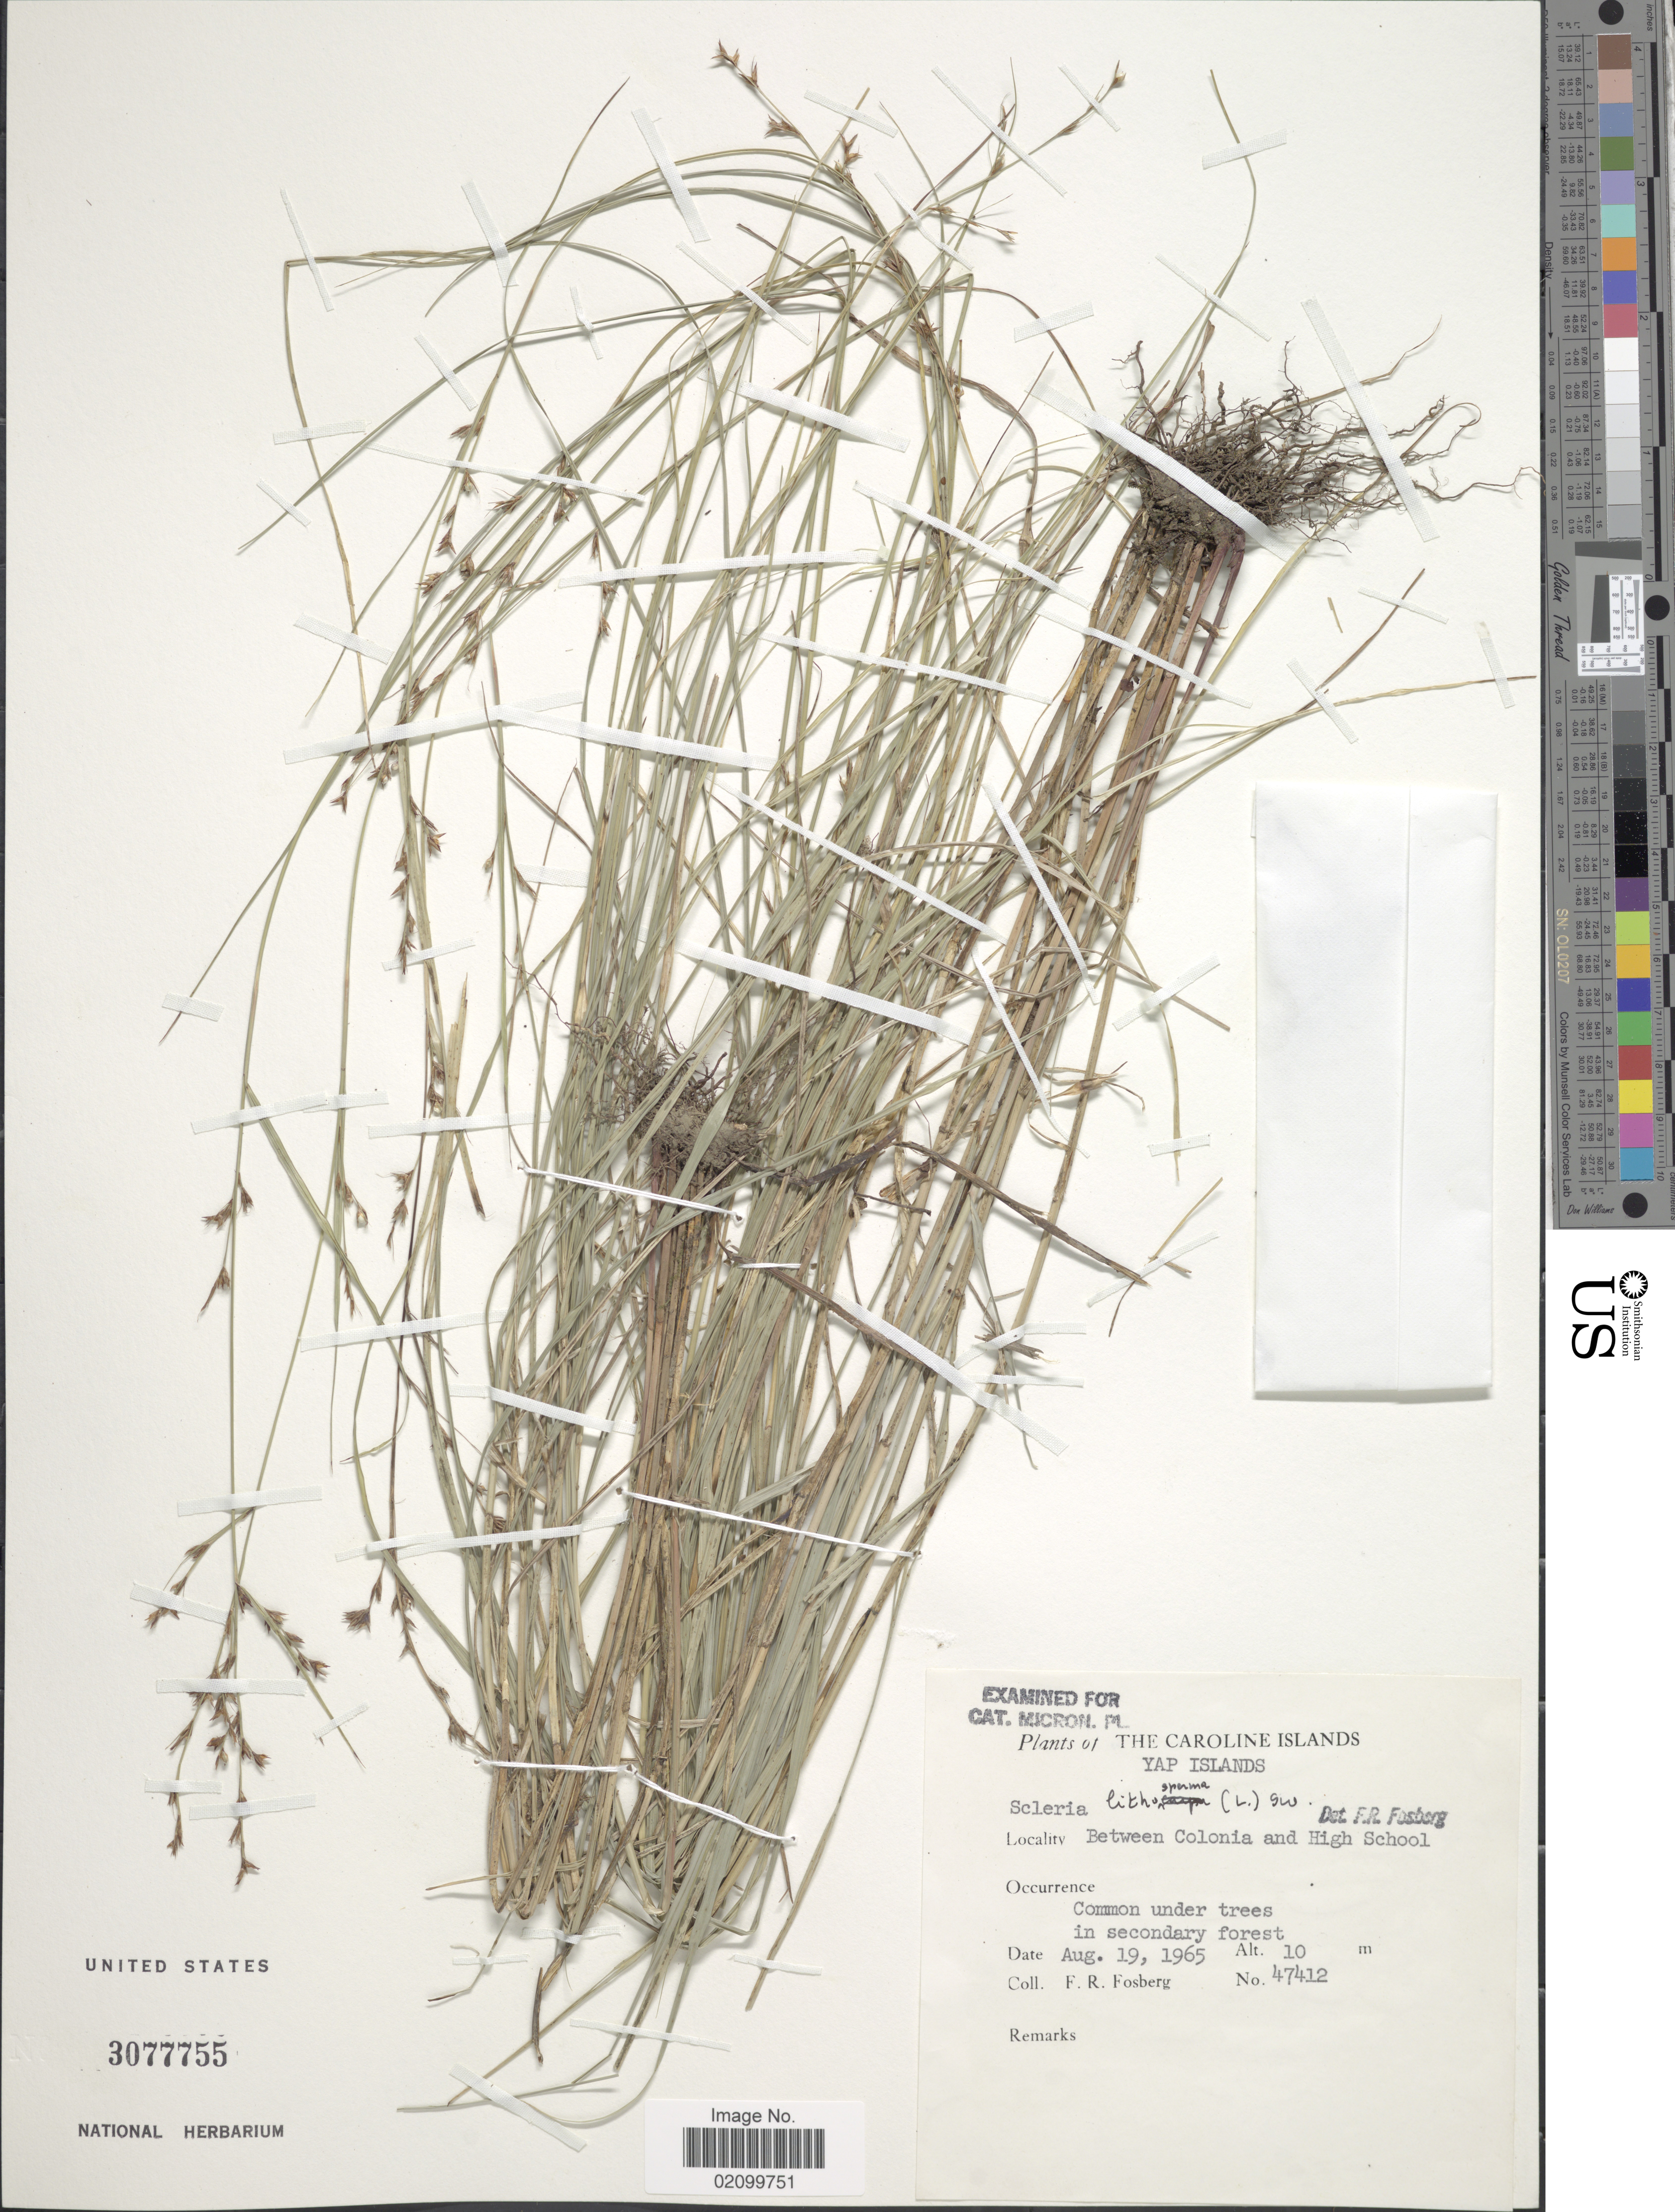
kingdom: Plantae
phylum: Tracheophyta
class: Liliopsida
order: Poales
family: Cyperaceae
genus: Scleria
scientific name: Scleria lithosperma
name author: (L.) Sw.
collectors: F. R. Fosberg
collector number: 47412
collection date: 1965-08-19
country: Micronesia, Federated States of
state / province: Yap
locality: Caroline Islands. Yap Islands. Between Colonia and High School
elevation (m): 10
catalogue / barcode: US 3077755